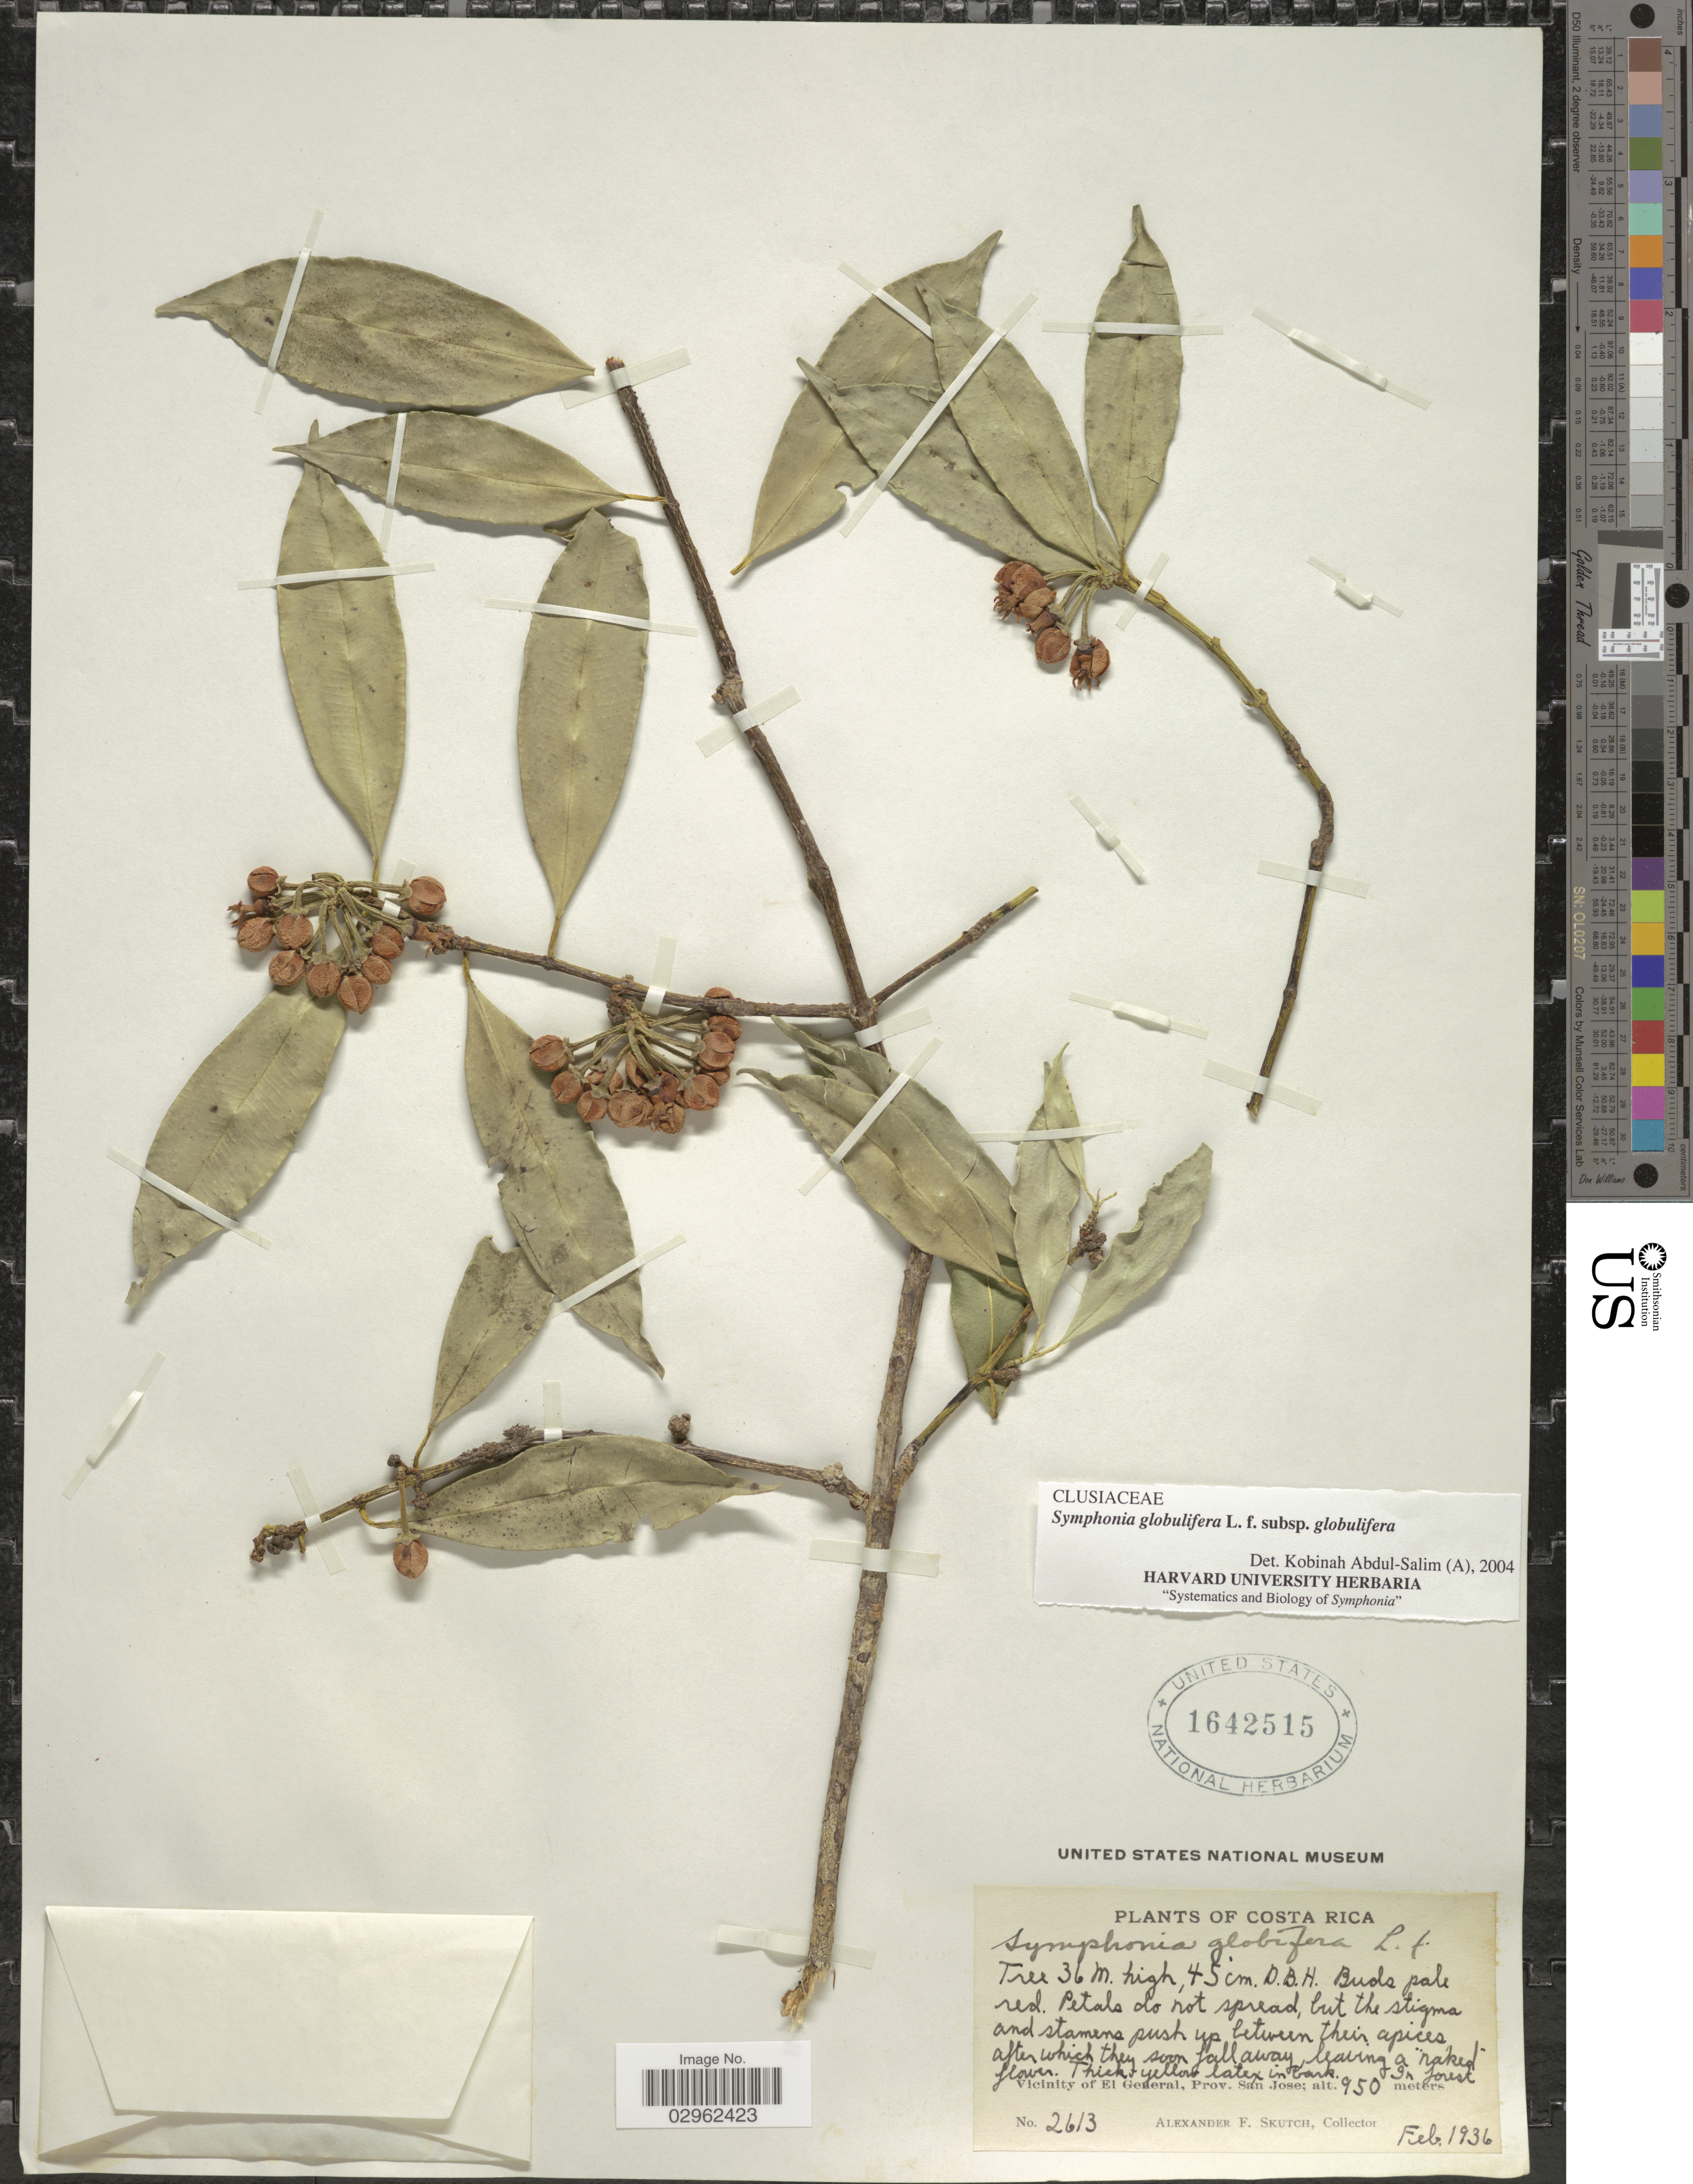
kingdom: Plantae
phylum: Tracheophyta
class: Magnoliopsida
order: Malpighiales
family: Clusiaceae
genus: Symphonia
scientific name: Symphonia globulifera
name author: L. f.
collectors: A. F. Skutch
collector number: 2613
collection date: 1936-02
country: Costa Rica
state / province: San José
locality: Vicinity of El General, Prov. San Jose.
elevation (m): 950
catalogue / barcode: US 1642515